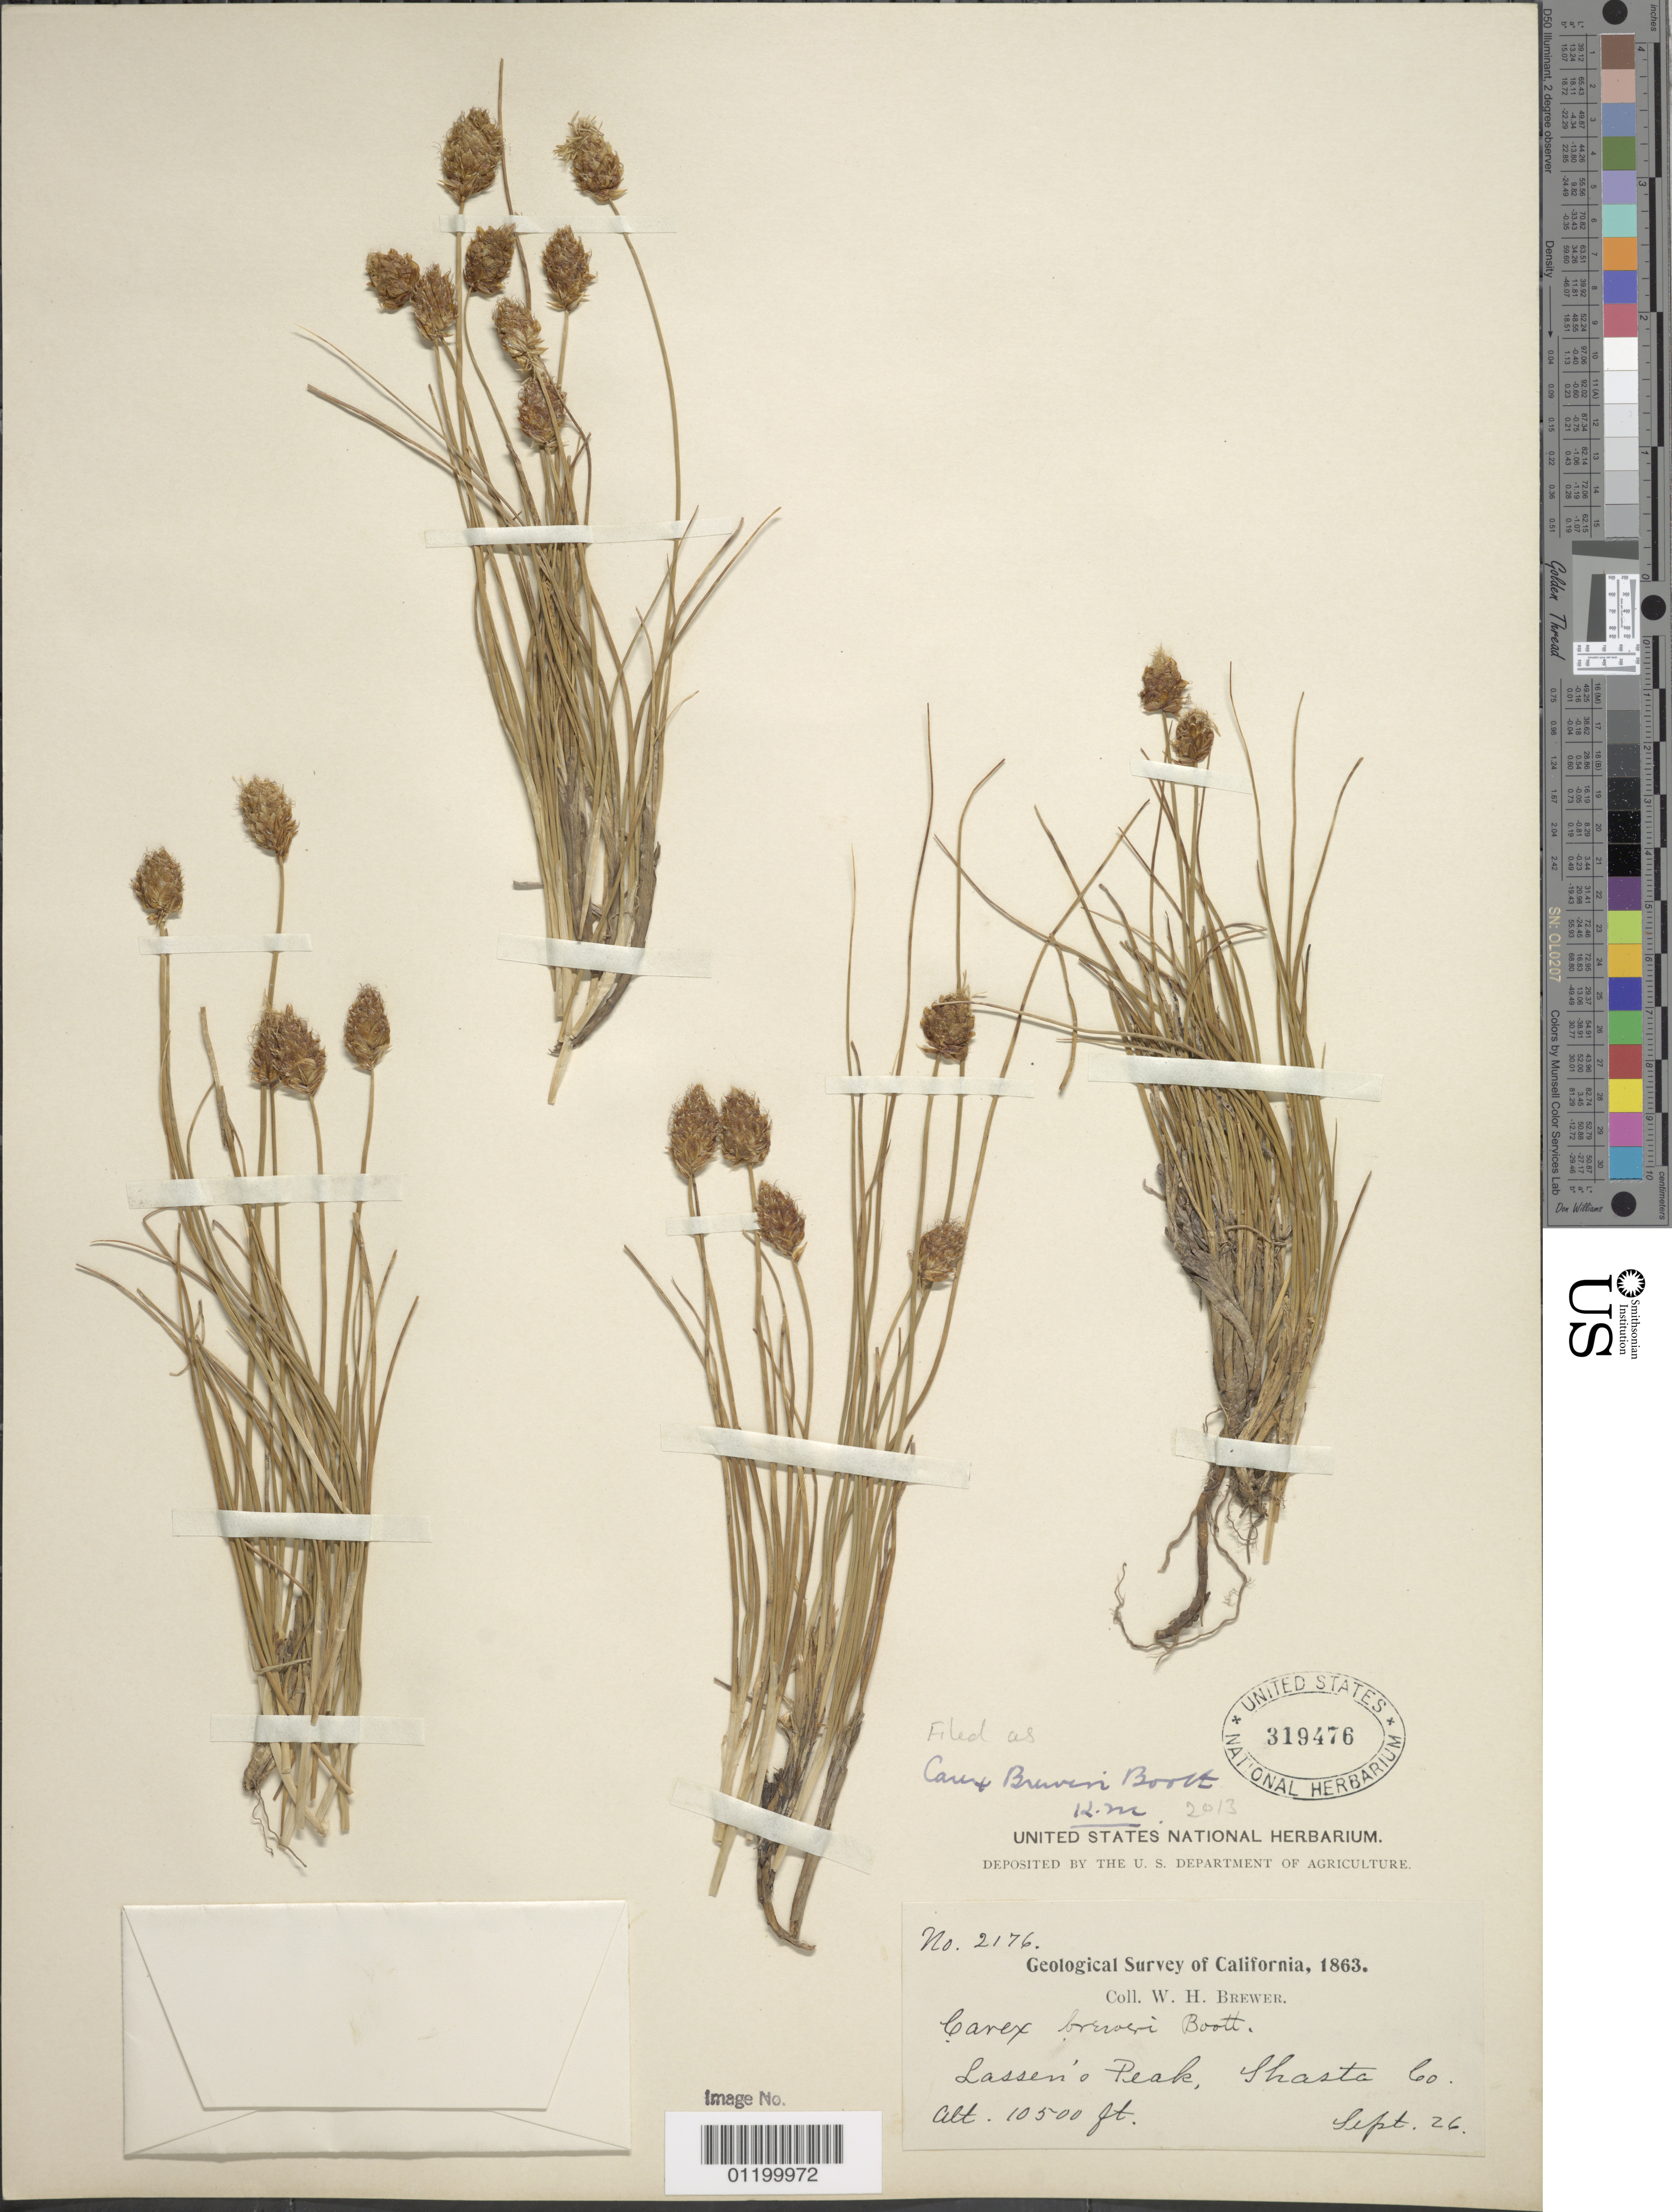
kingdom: Plantae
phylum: Tracheophyta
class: Liliopsida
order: Poales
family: Cyperaceae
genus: Carex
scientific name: Carex breweri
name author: Boott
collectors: W. H. Brewer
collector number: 2176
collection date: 1863-09-26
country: United States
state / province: California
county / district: Shasta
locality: Lassen's Peak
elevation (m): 3200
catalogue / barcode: US 319476